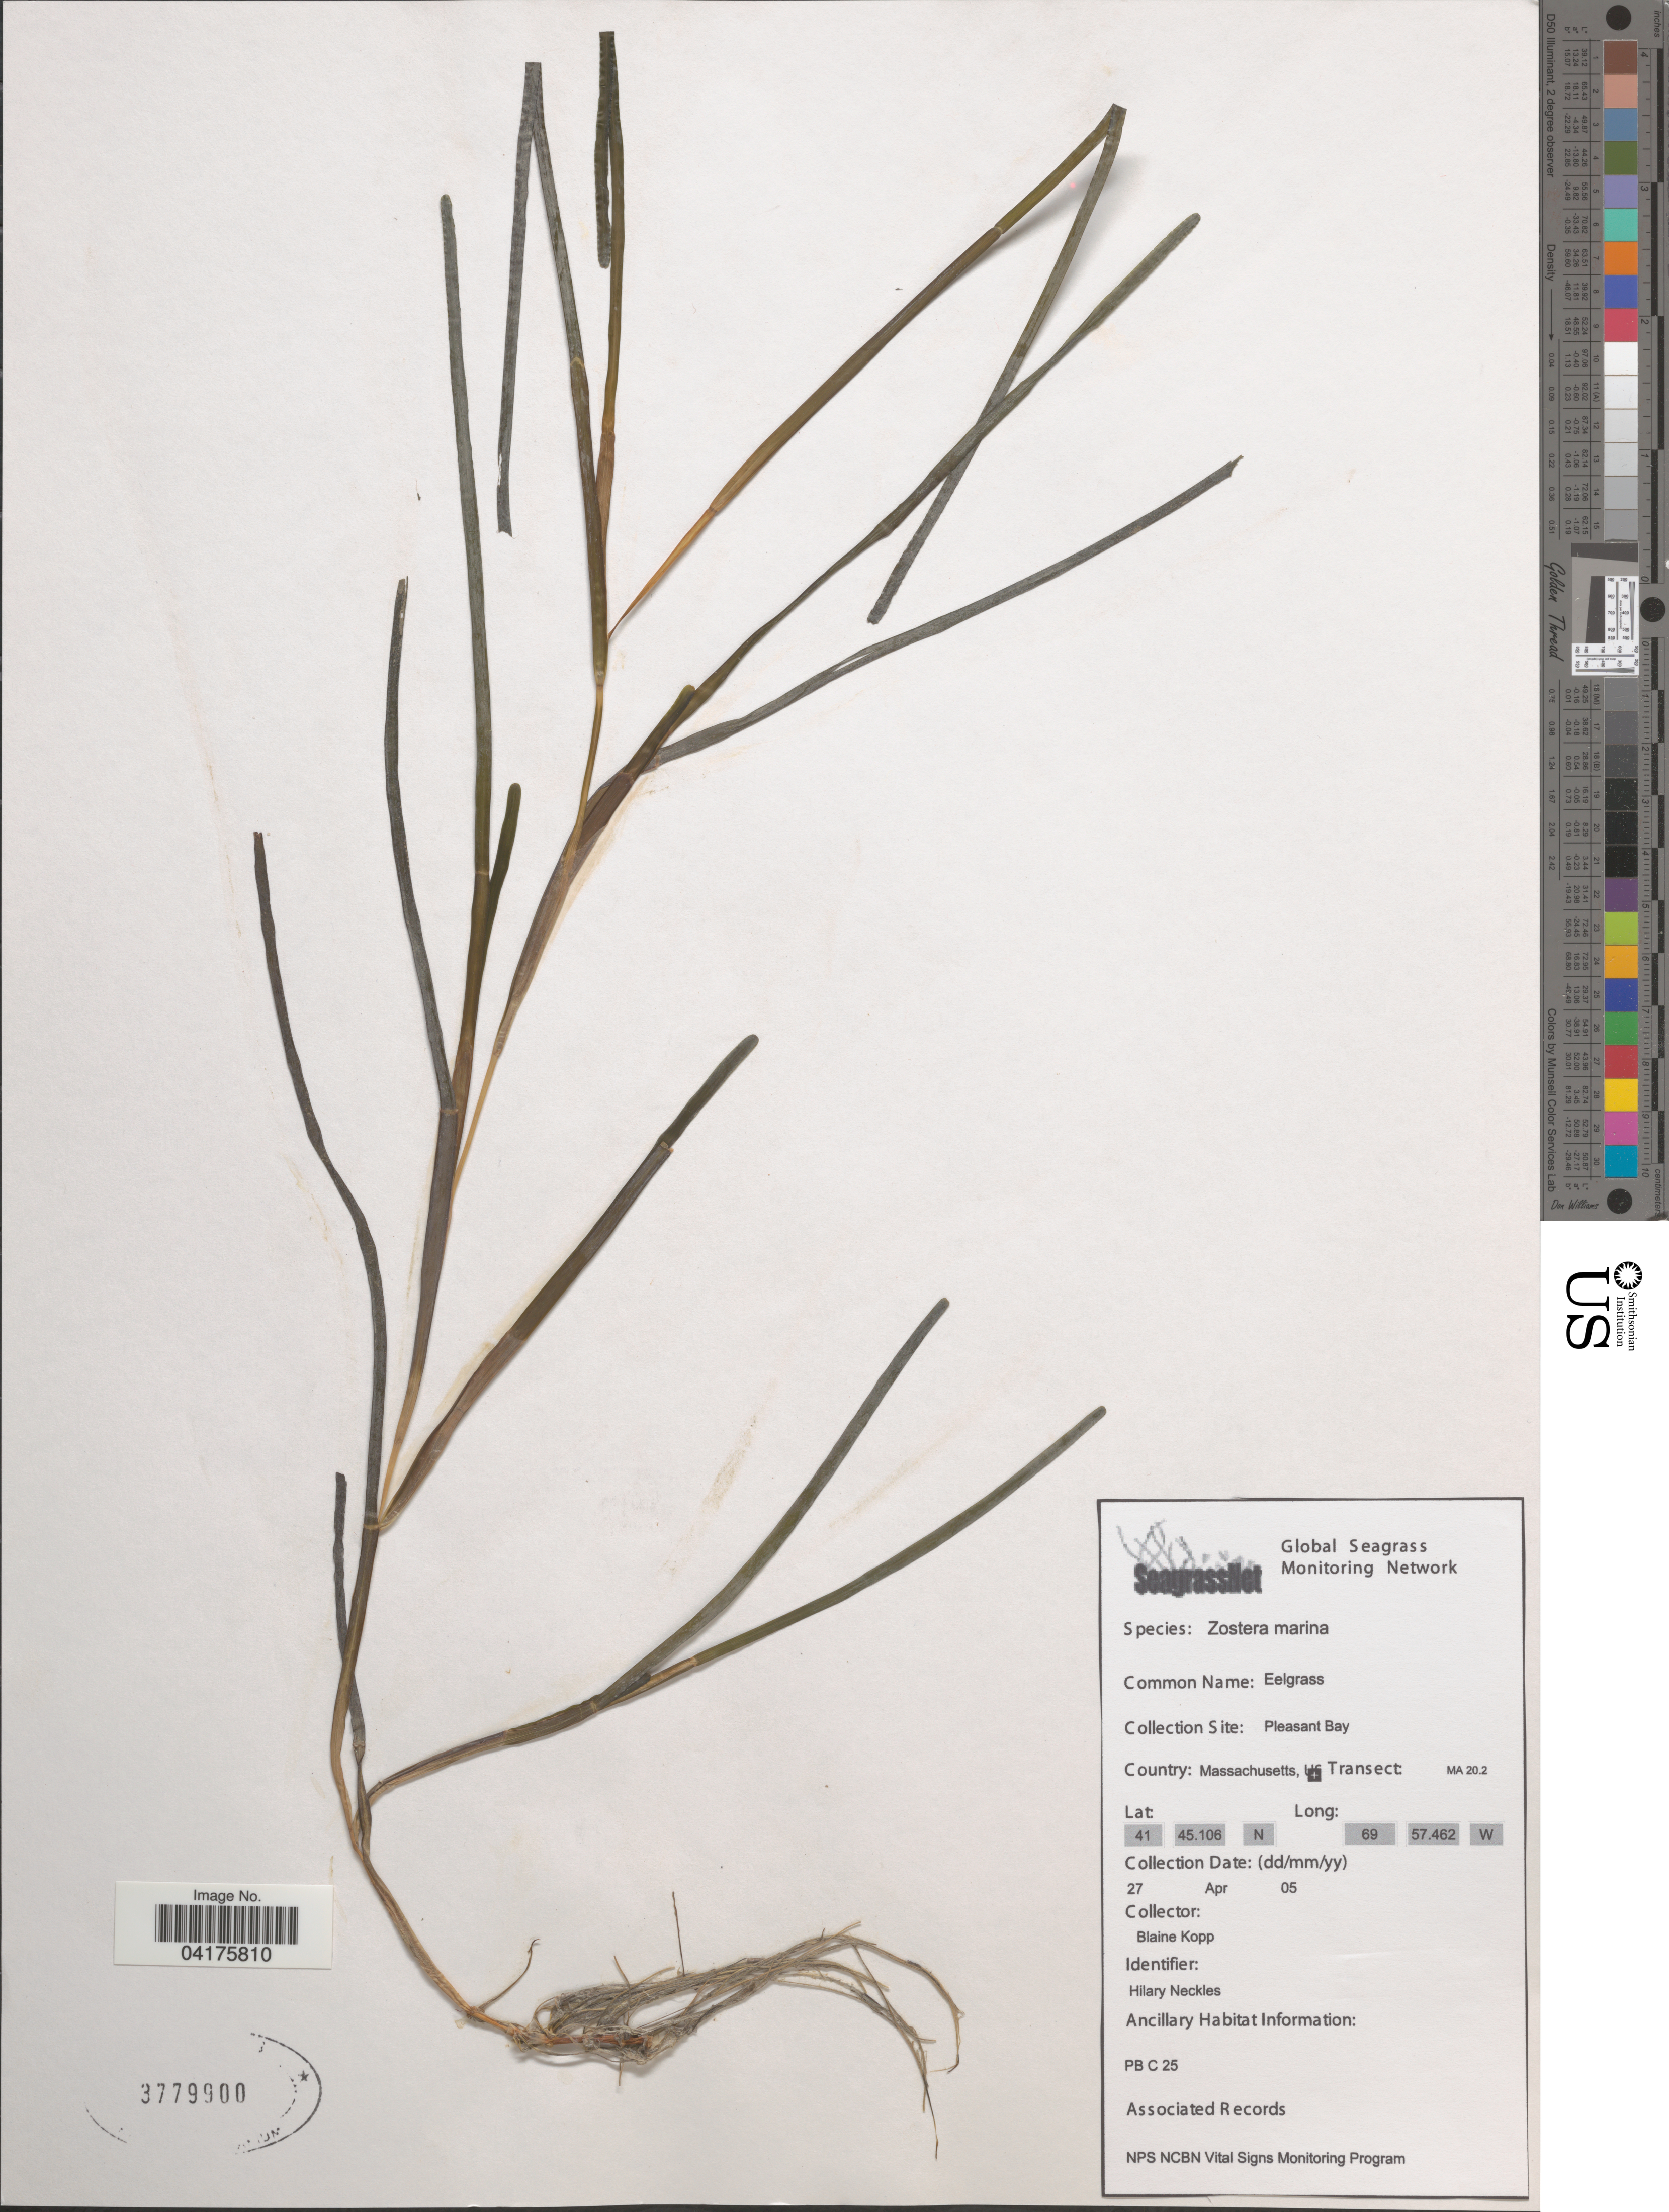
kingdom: Plantae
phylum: Tracheophyta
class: Liliopsida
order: Alismatales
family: Zosteraceae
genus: Zostera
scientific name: Zostera marina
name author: L.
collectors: B. Kopp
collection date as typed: Transcribed d/m/y: 27/4/5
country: United States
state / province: Massachusetts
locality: Pleasant Bay.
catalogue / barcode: US 3779900